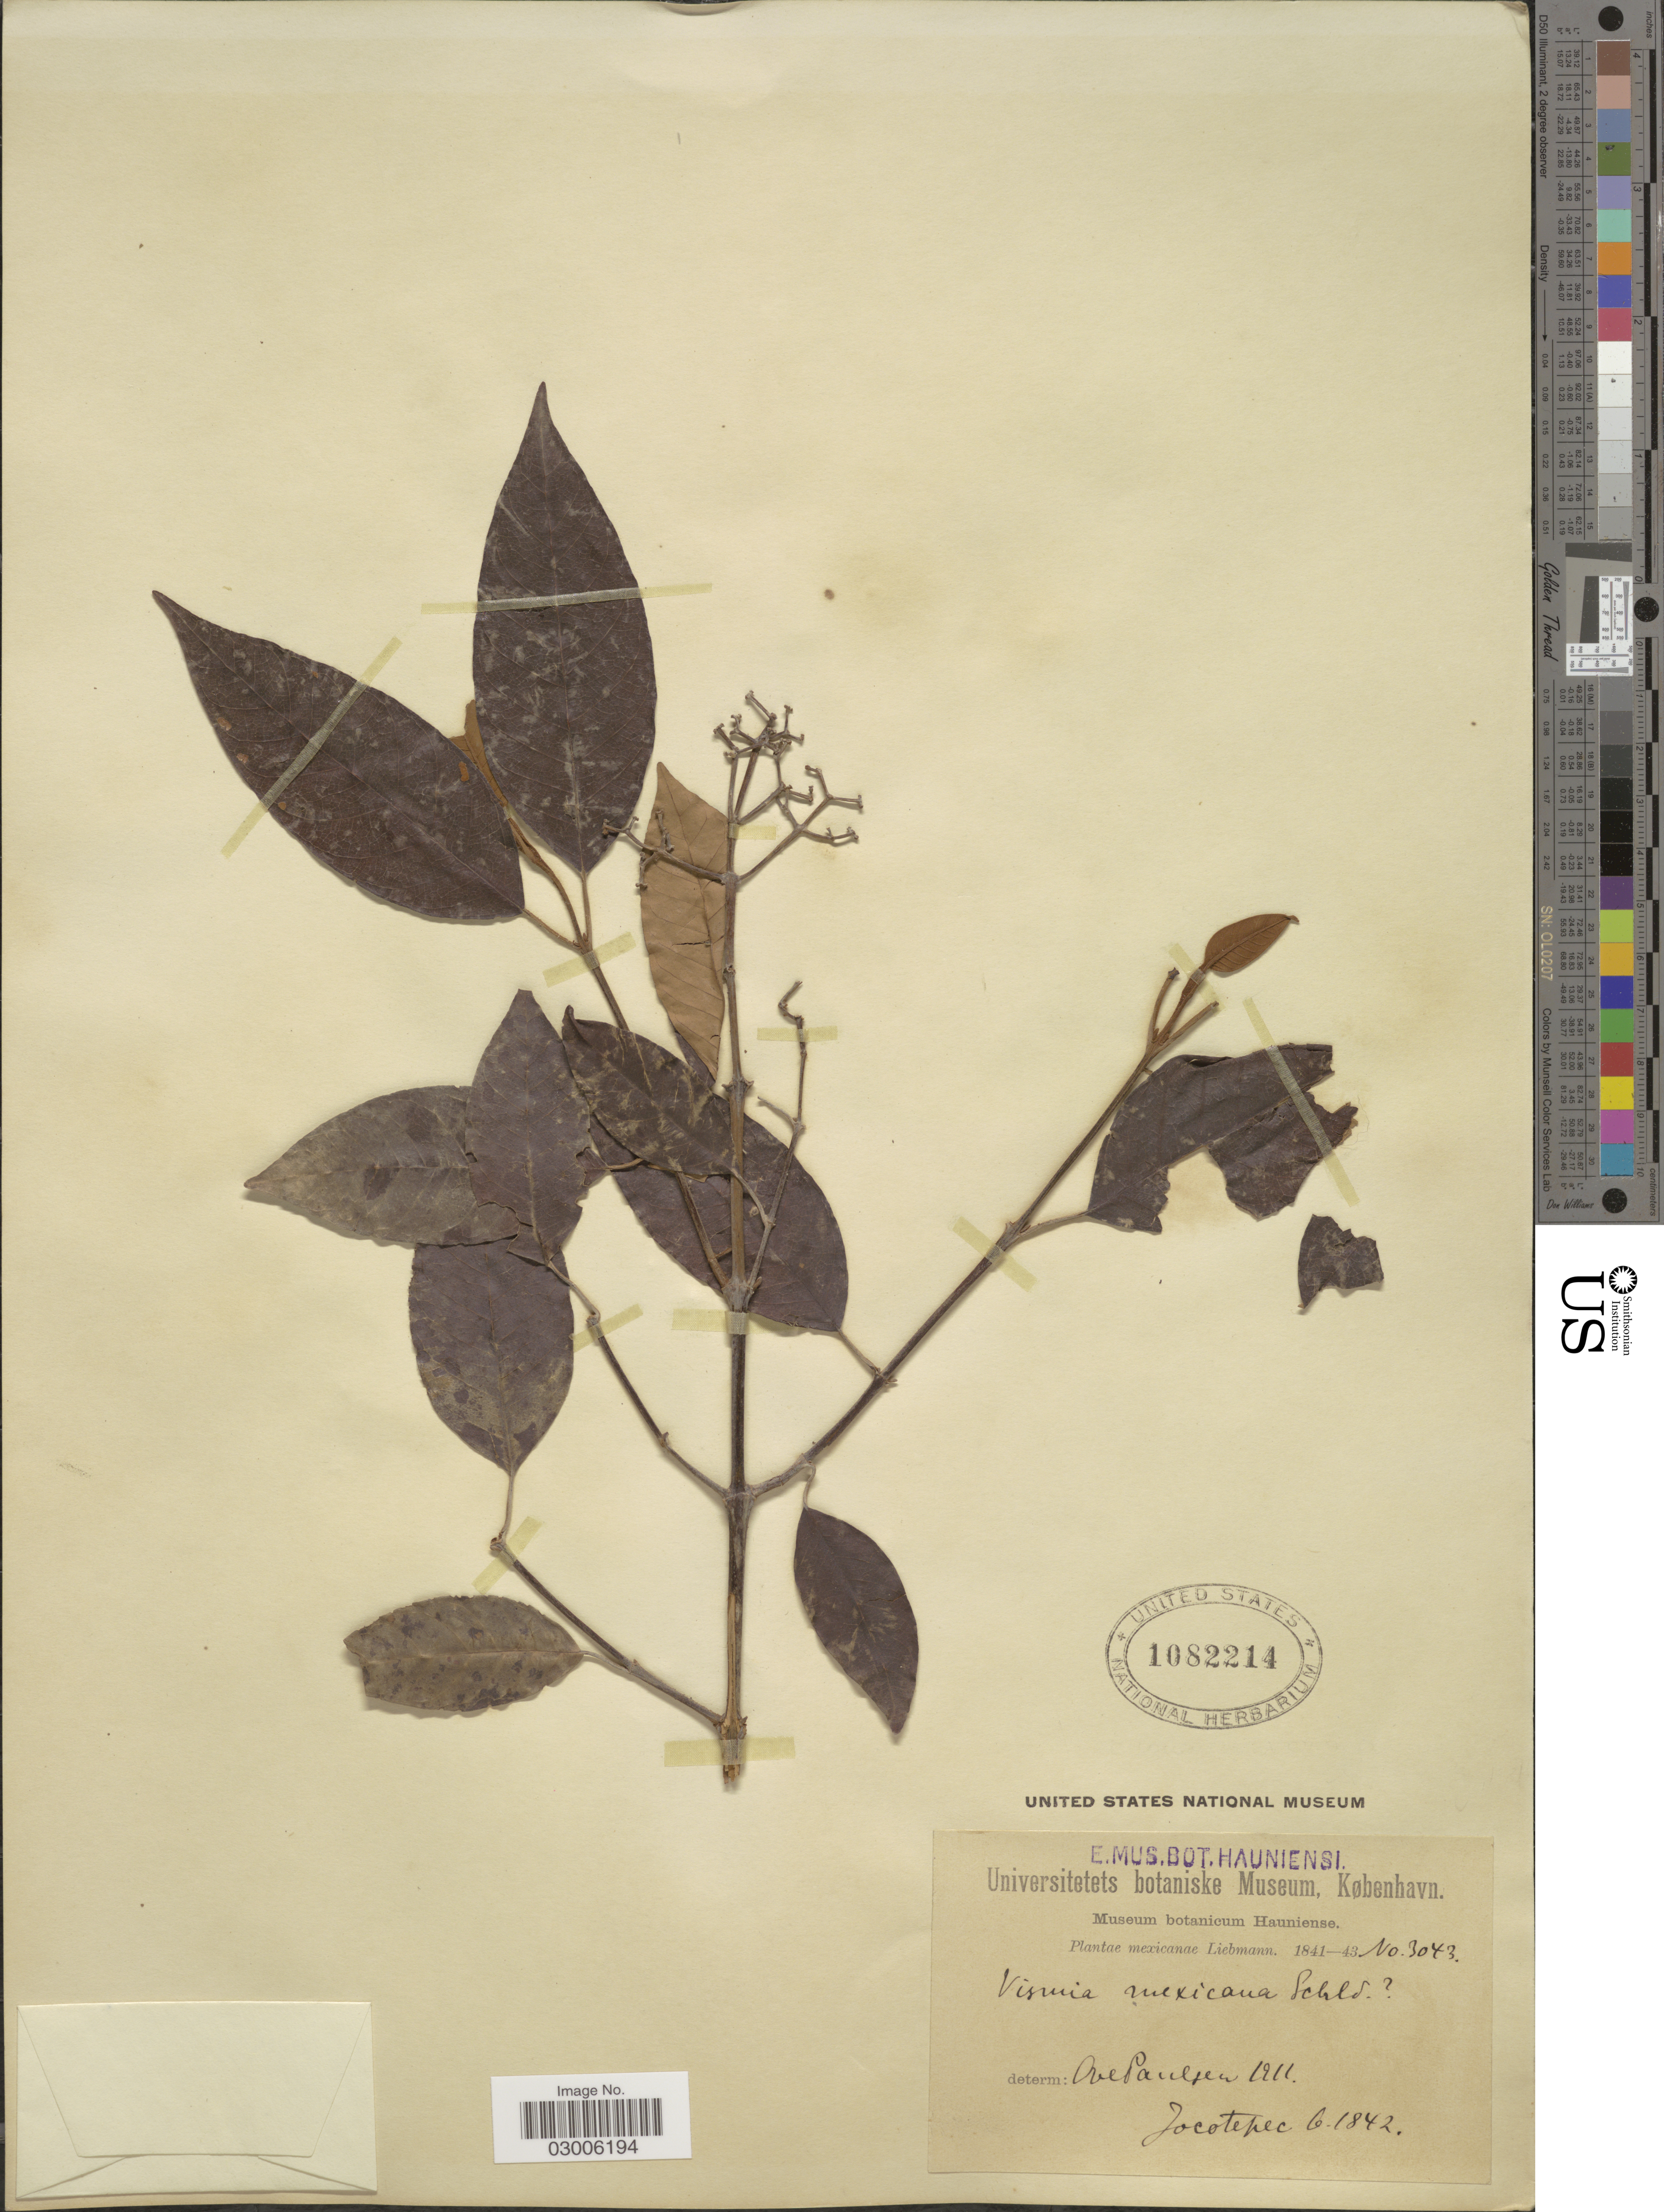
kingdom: Plantae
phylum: Tracheophyta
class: Magnoliopsida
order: Malpighiales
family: Hypericaceae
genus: Vismia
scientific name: Vismia baccifera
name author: (L.) Triana & Planch.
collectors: Liebmann, --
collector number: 3043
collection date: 1842-06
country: Mexico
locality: Jacotepec.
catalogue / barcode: US 1082214